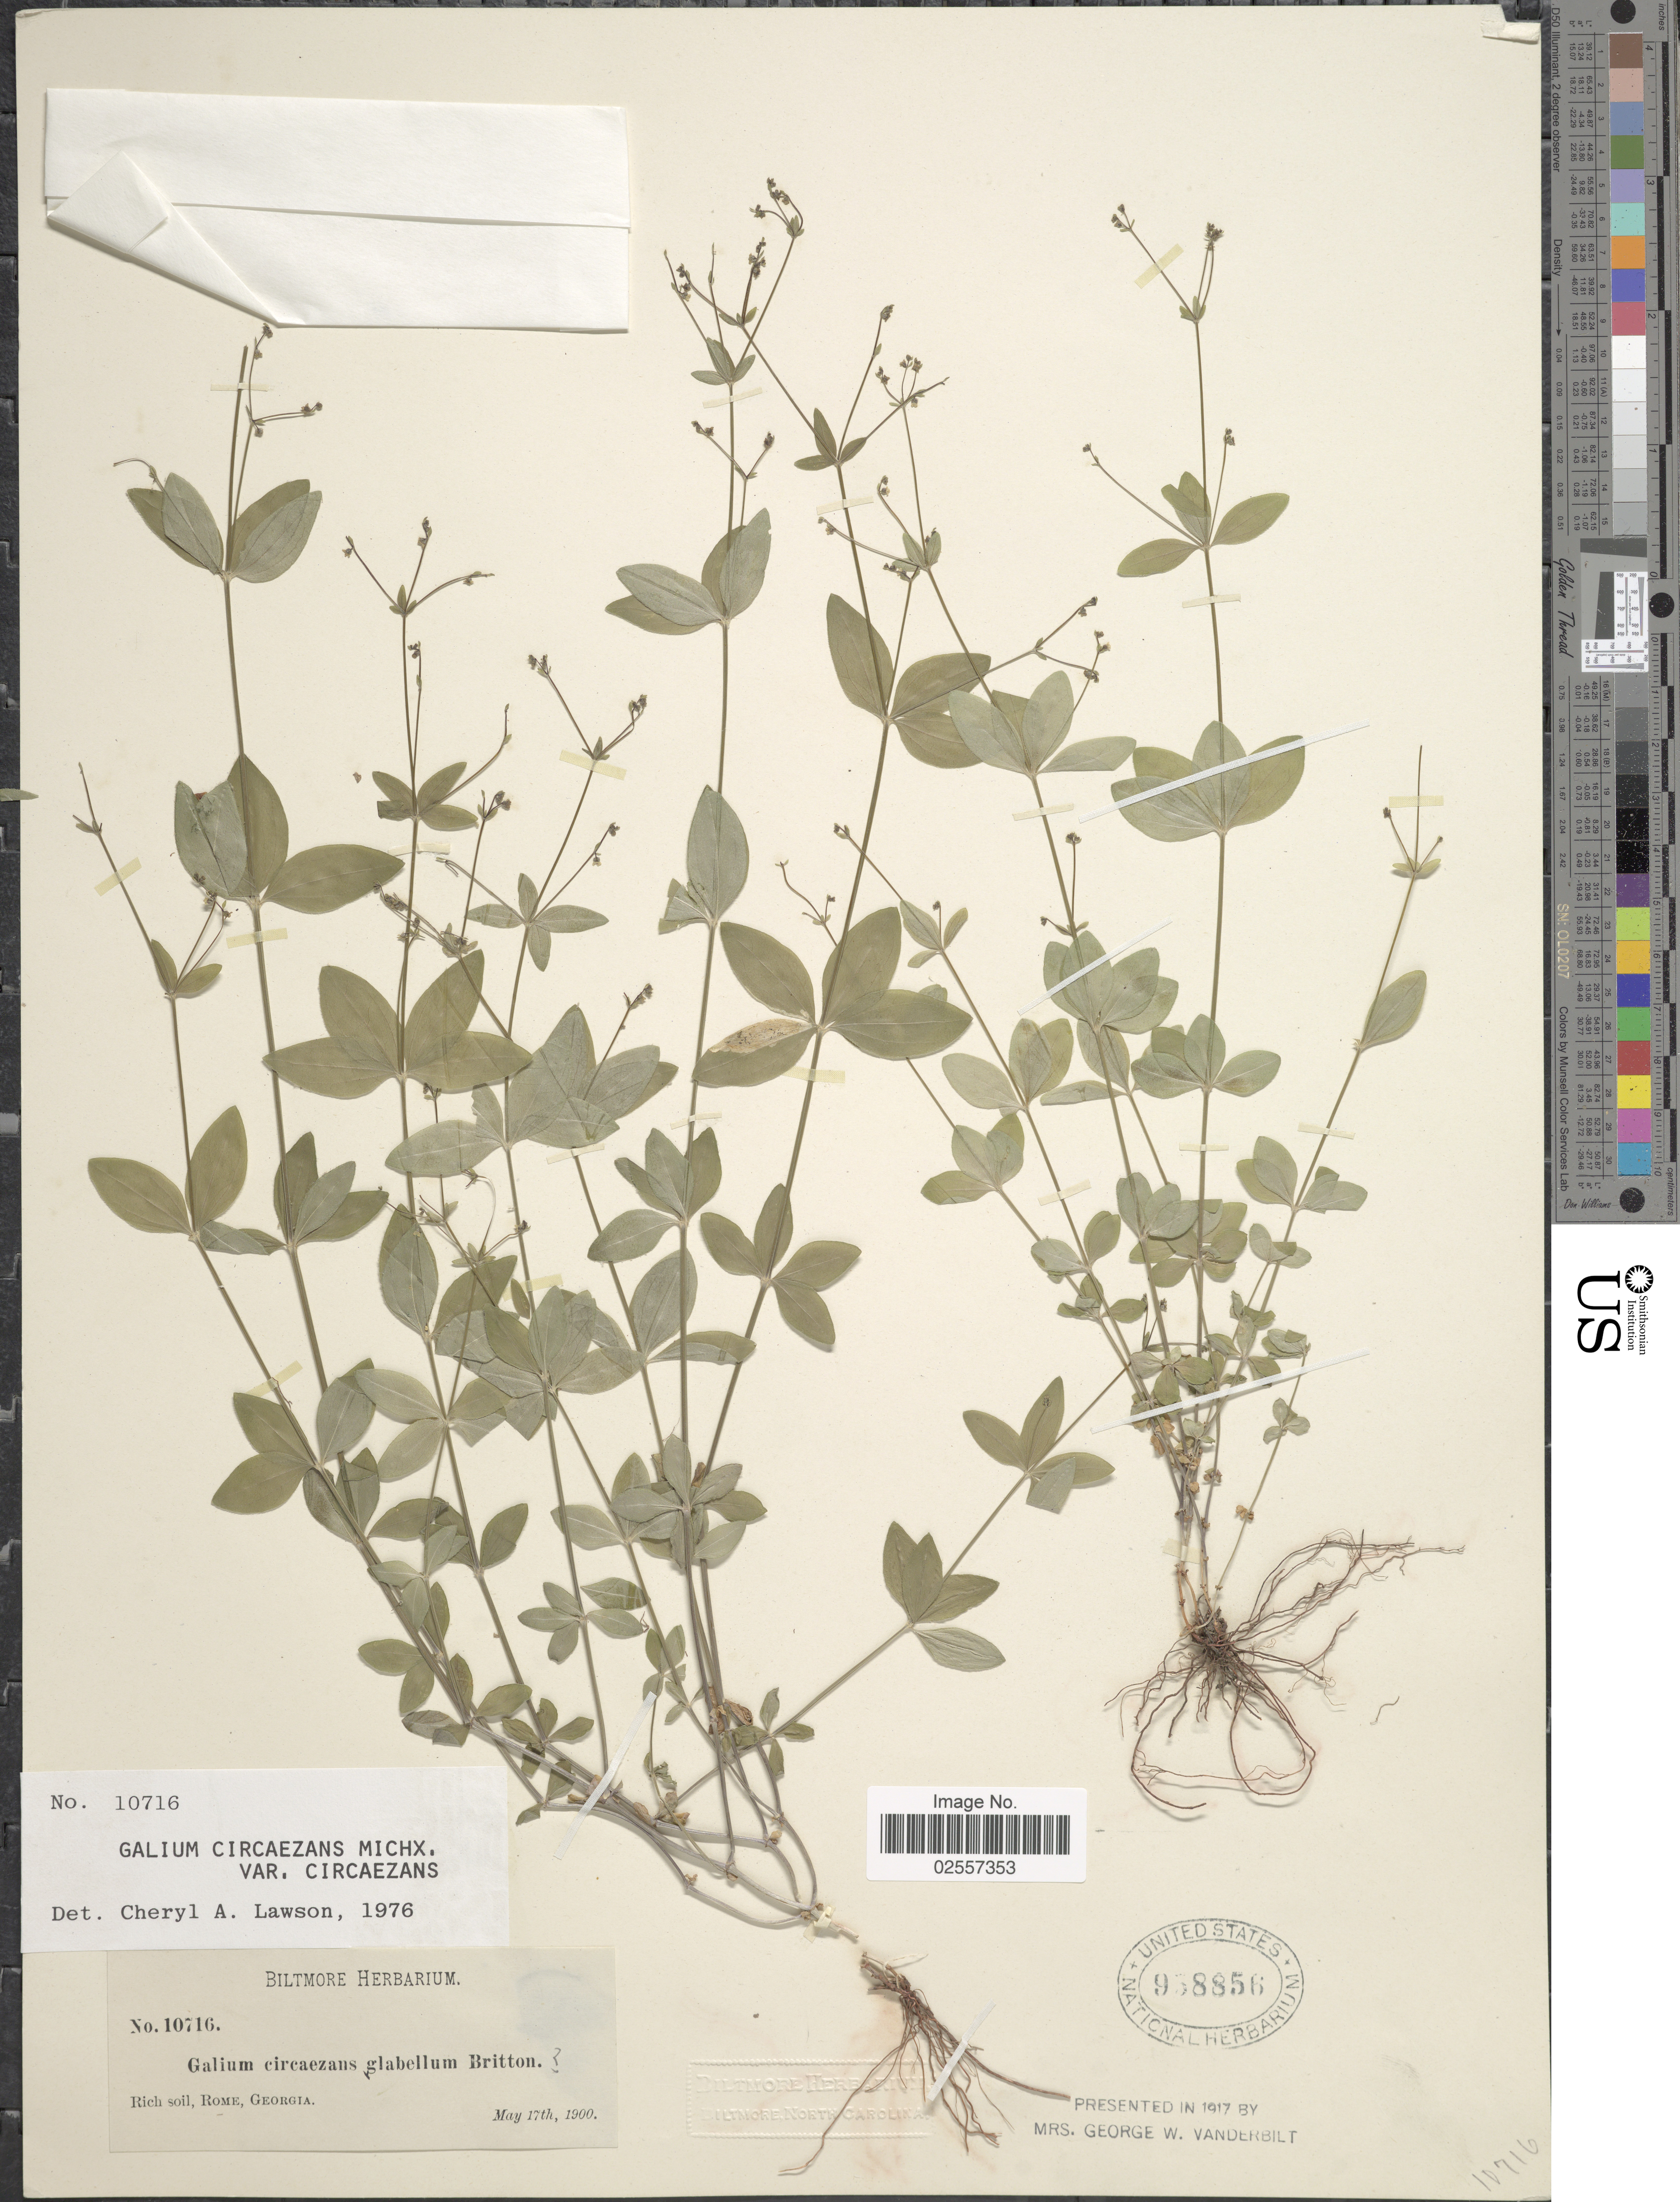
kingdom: Plantae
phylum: Tracheophyta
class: Magnoliopsida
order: Gentianales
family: Rubiaceae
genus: Galium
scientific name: Galium circaezans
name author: Michx.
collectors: ex herb. Biltmore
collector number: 10716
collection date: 1900-05-17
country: United States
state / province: Georgia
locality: Rome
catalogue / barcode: US 958856